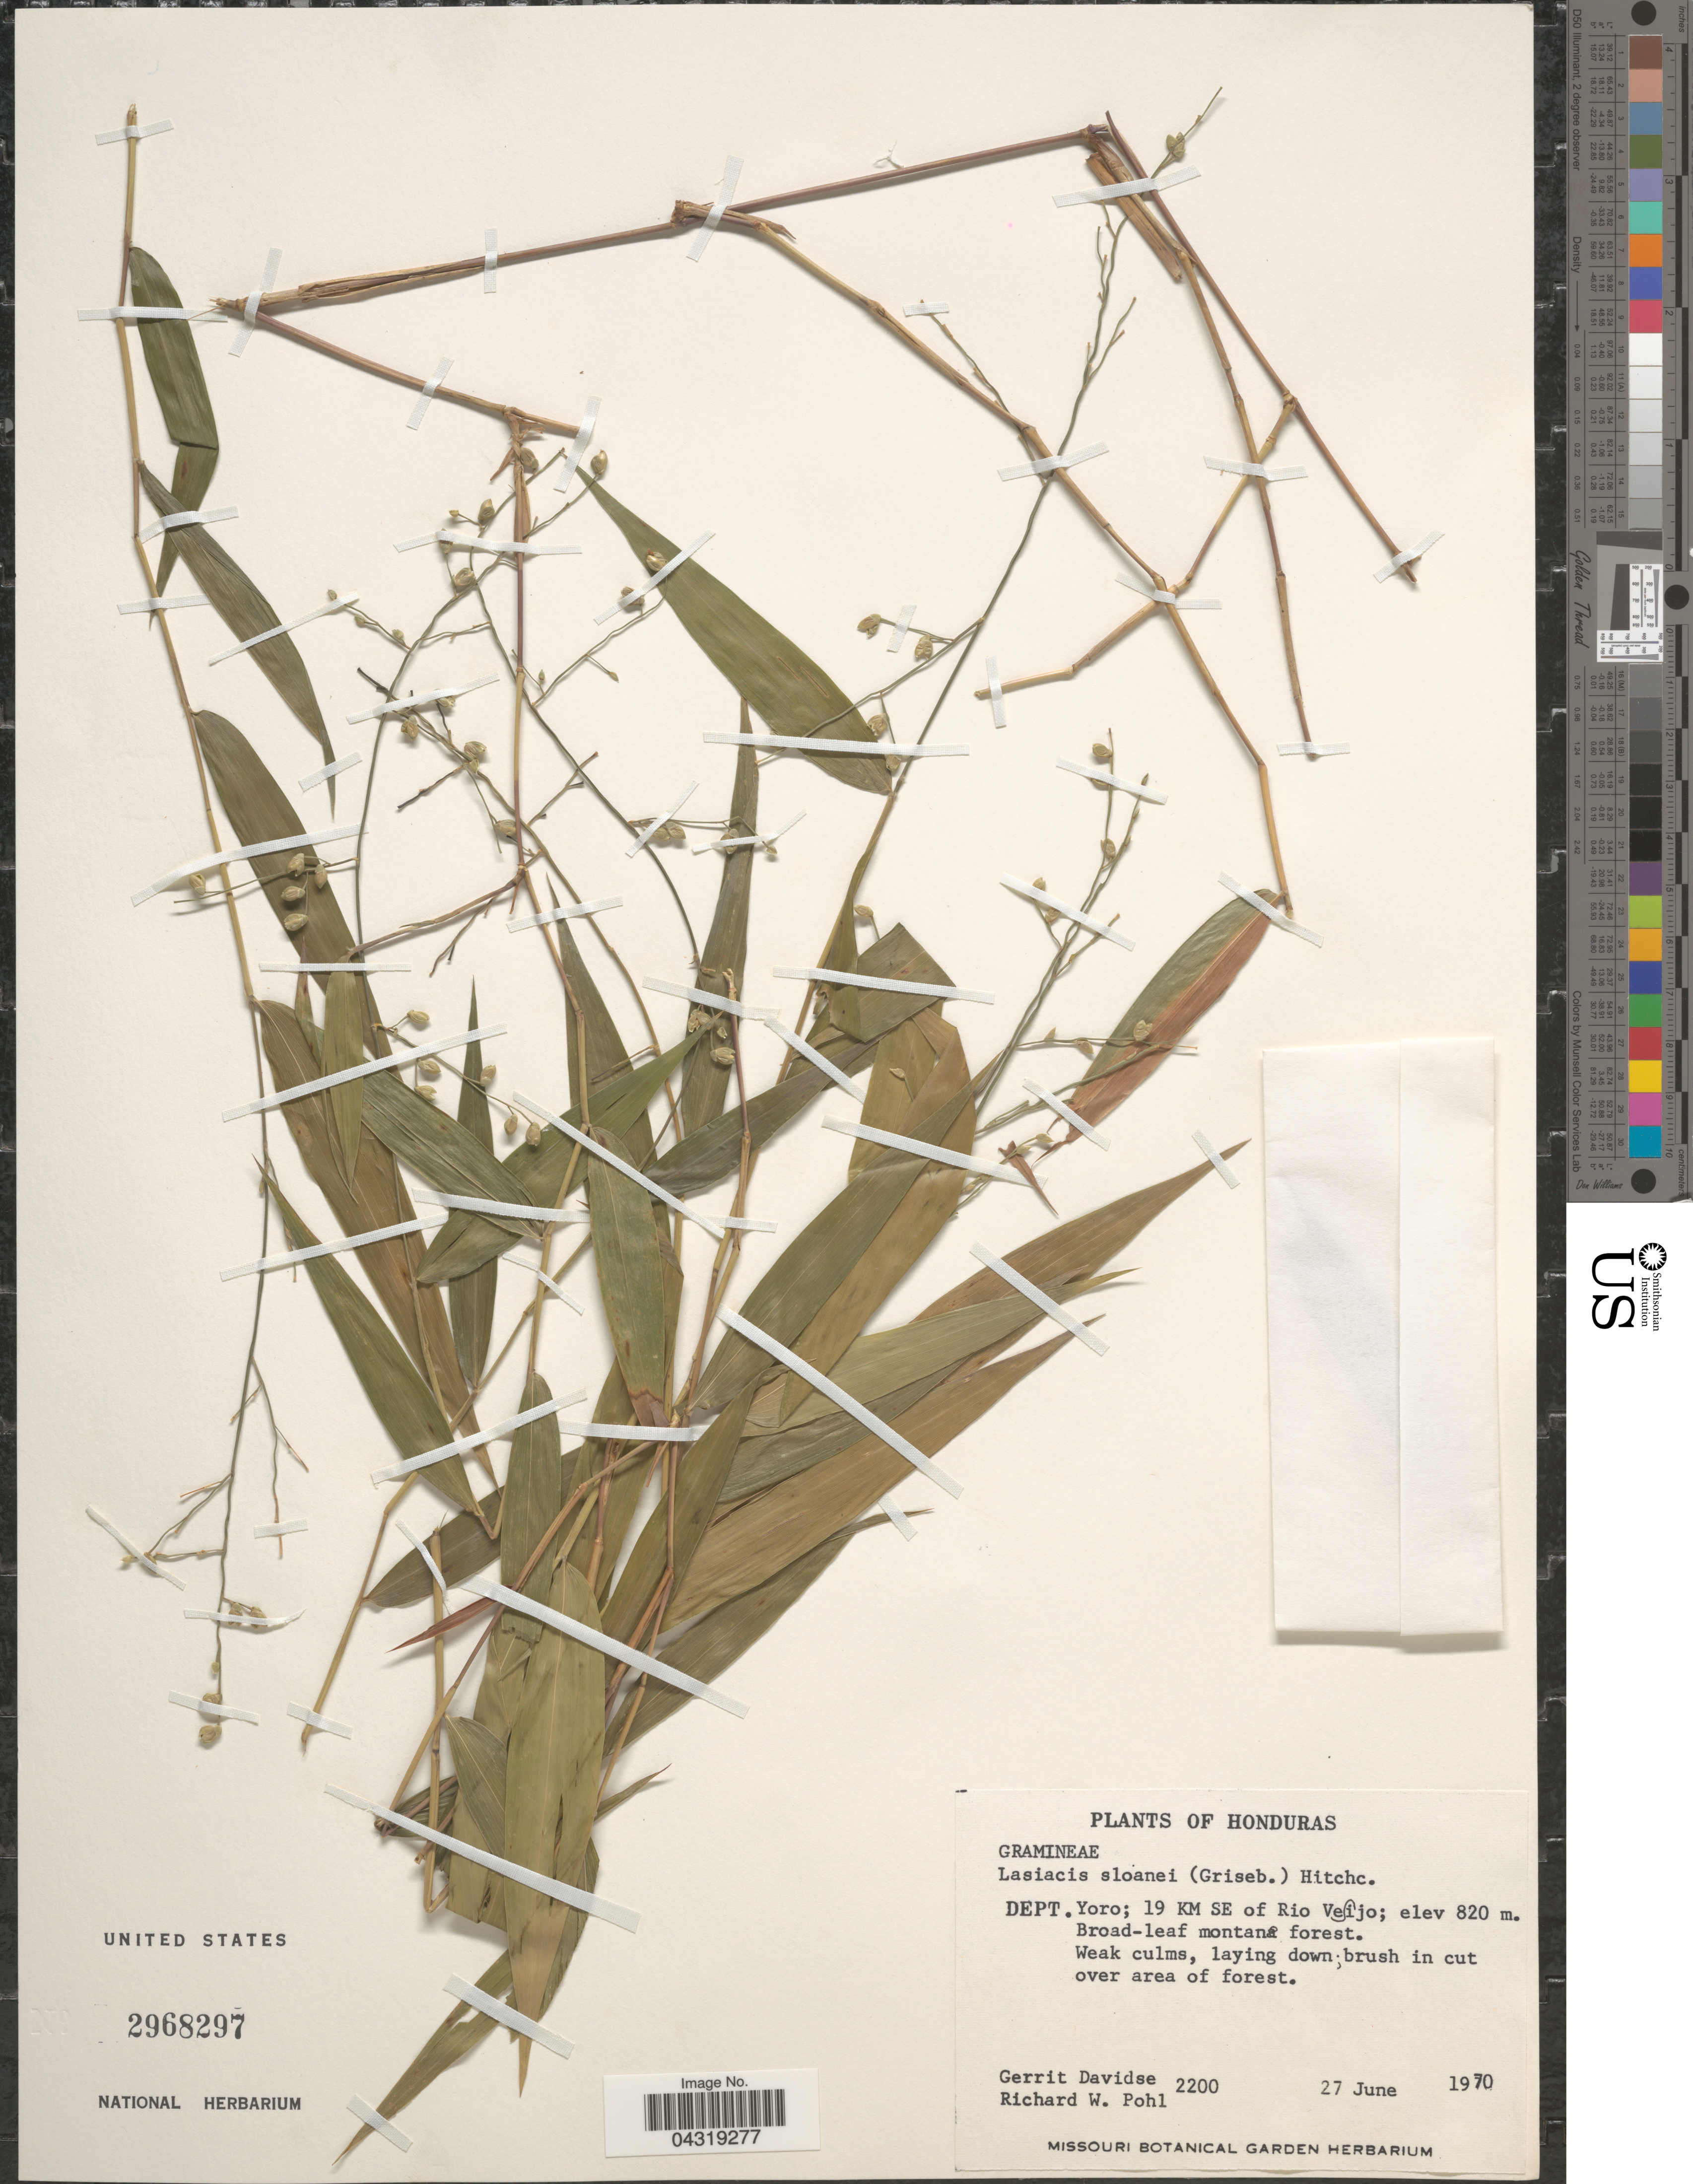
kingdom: Plantae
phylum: Tracheophyta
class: Liliopsida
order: Poales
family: Poaceae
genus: Lasiacis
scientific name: Lasiacis sloanei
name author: (Griseb.) Hitchc.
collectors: G. Davidse & R. W. Pohl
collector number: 2200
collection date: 1970-06-27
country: Honduras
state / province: Yoro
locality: DEPT. Yoro; 19 KM SE of Rio Viejo. Broad-leaf montana forest.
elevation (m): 820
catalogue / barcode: US 2968297